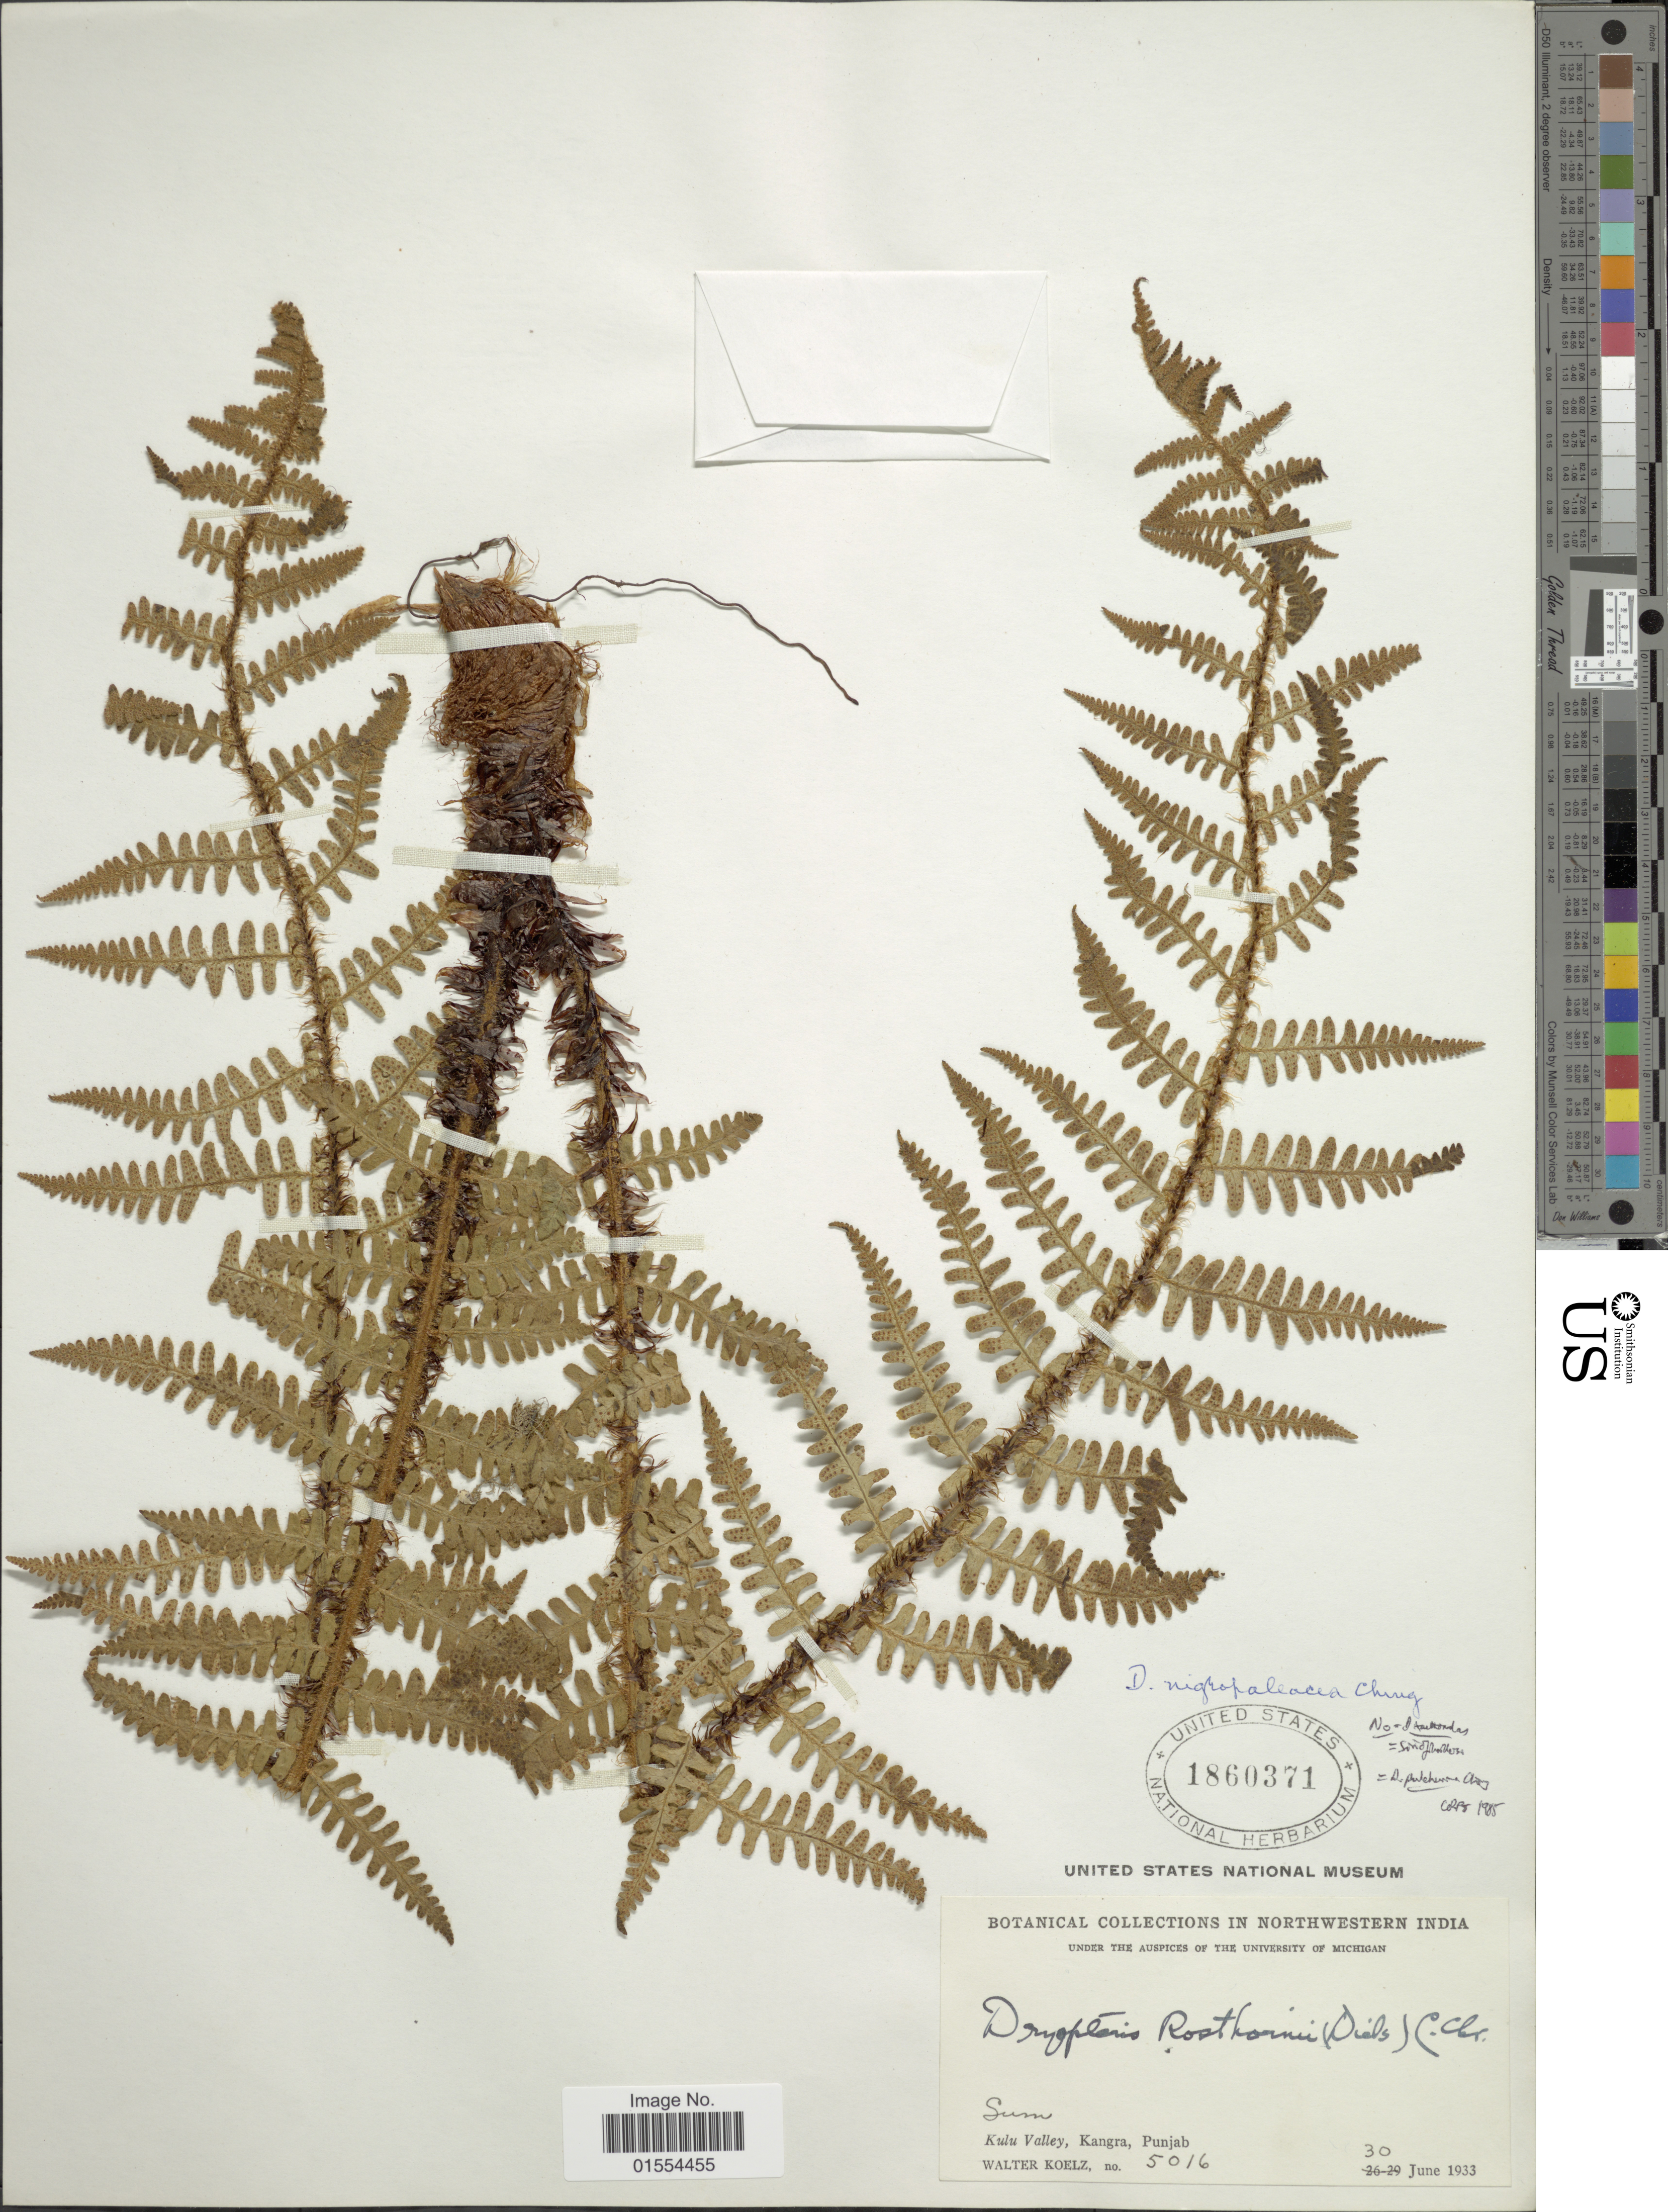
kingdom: Plantae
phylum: Tracheophyta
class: Polypodiopsida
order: Polypodiales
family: Dryopteridaceae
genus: Dryopteris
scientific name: Dryopteris nigropaleacea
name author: (Fraser-Jenk.) Fraser-Jenk.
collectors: W. N. Koelz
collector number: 5016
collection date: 1933-06-30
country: India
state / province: Punjab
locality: Kulu Valley, Sangra, Punjab.Northwestern India.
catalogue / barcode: US 1860371